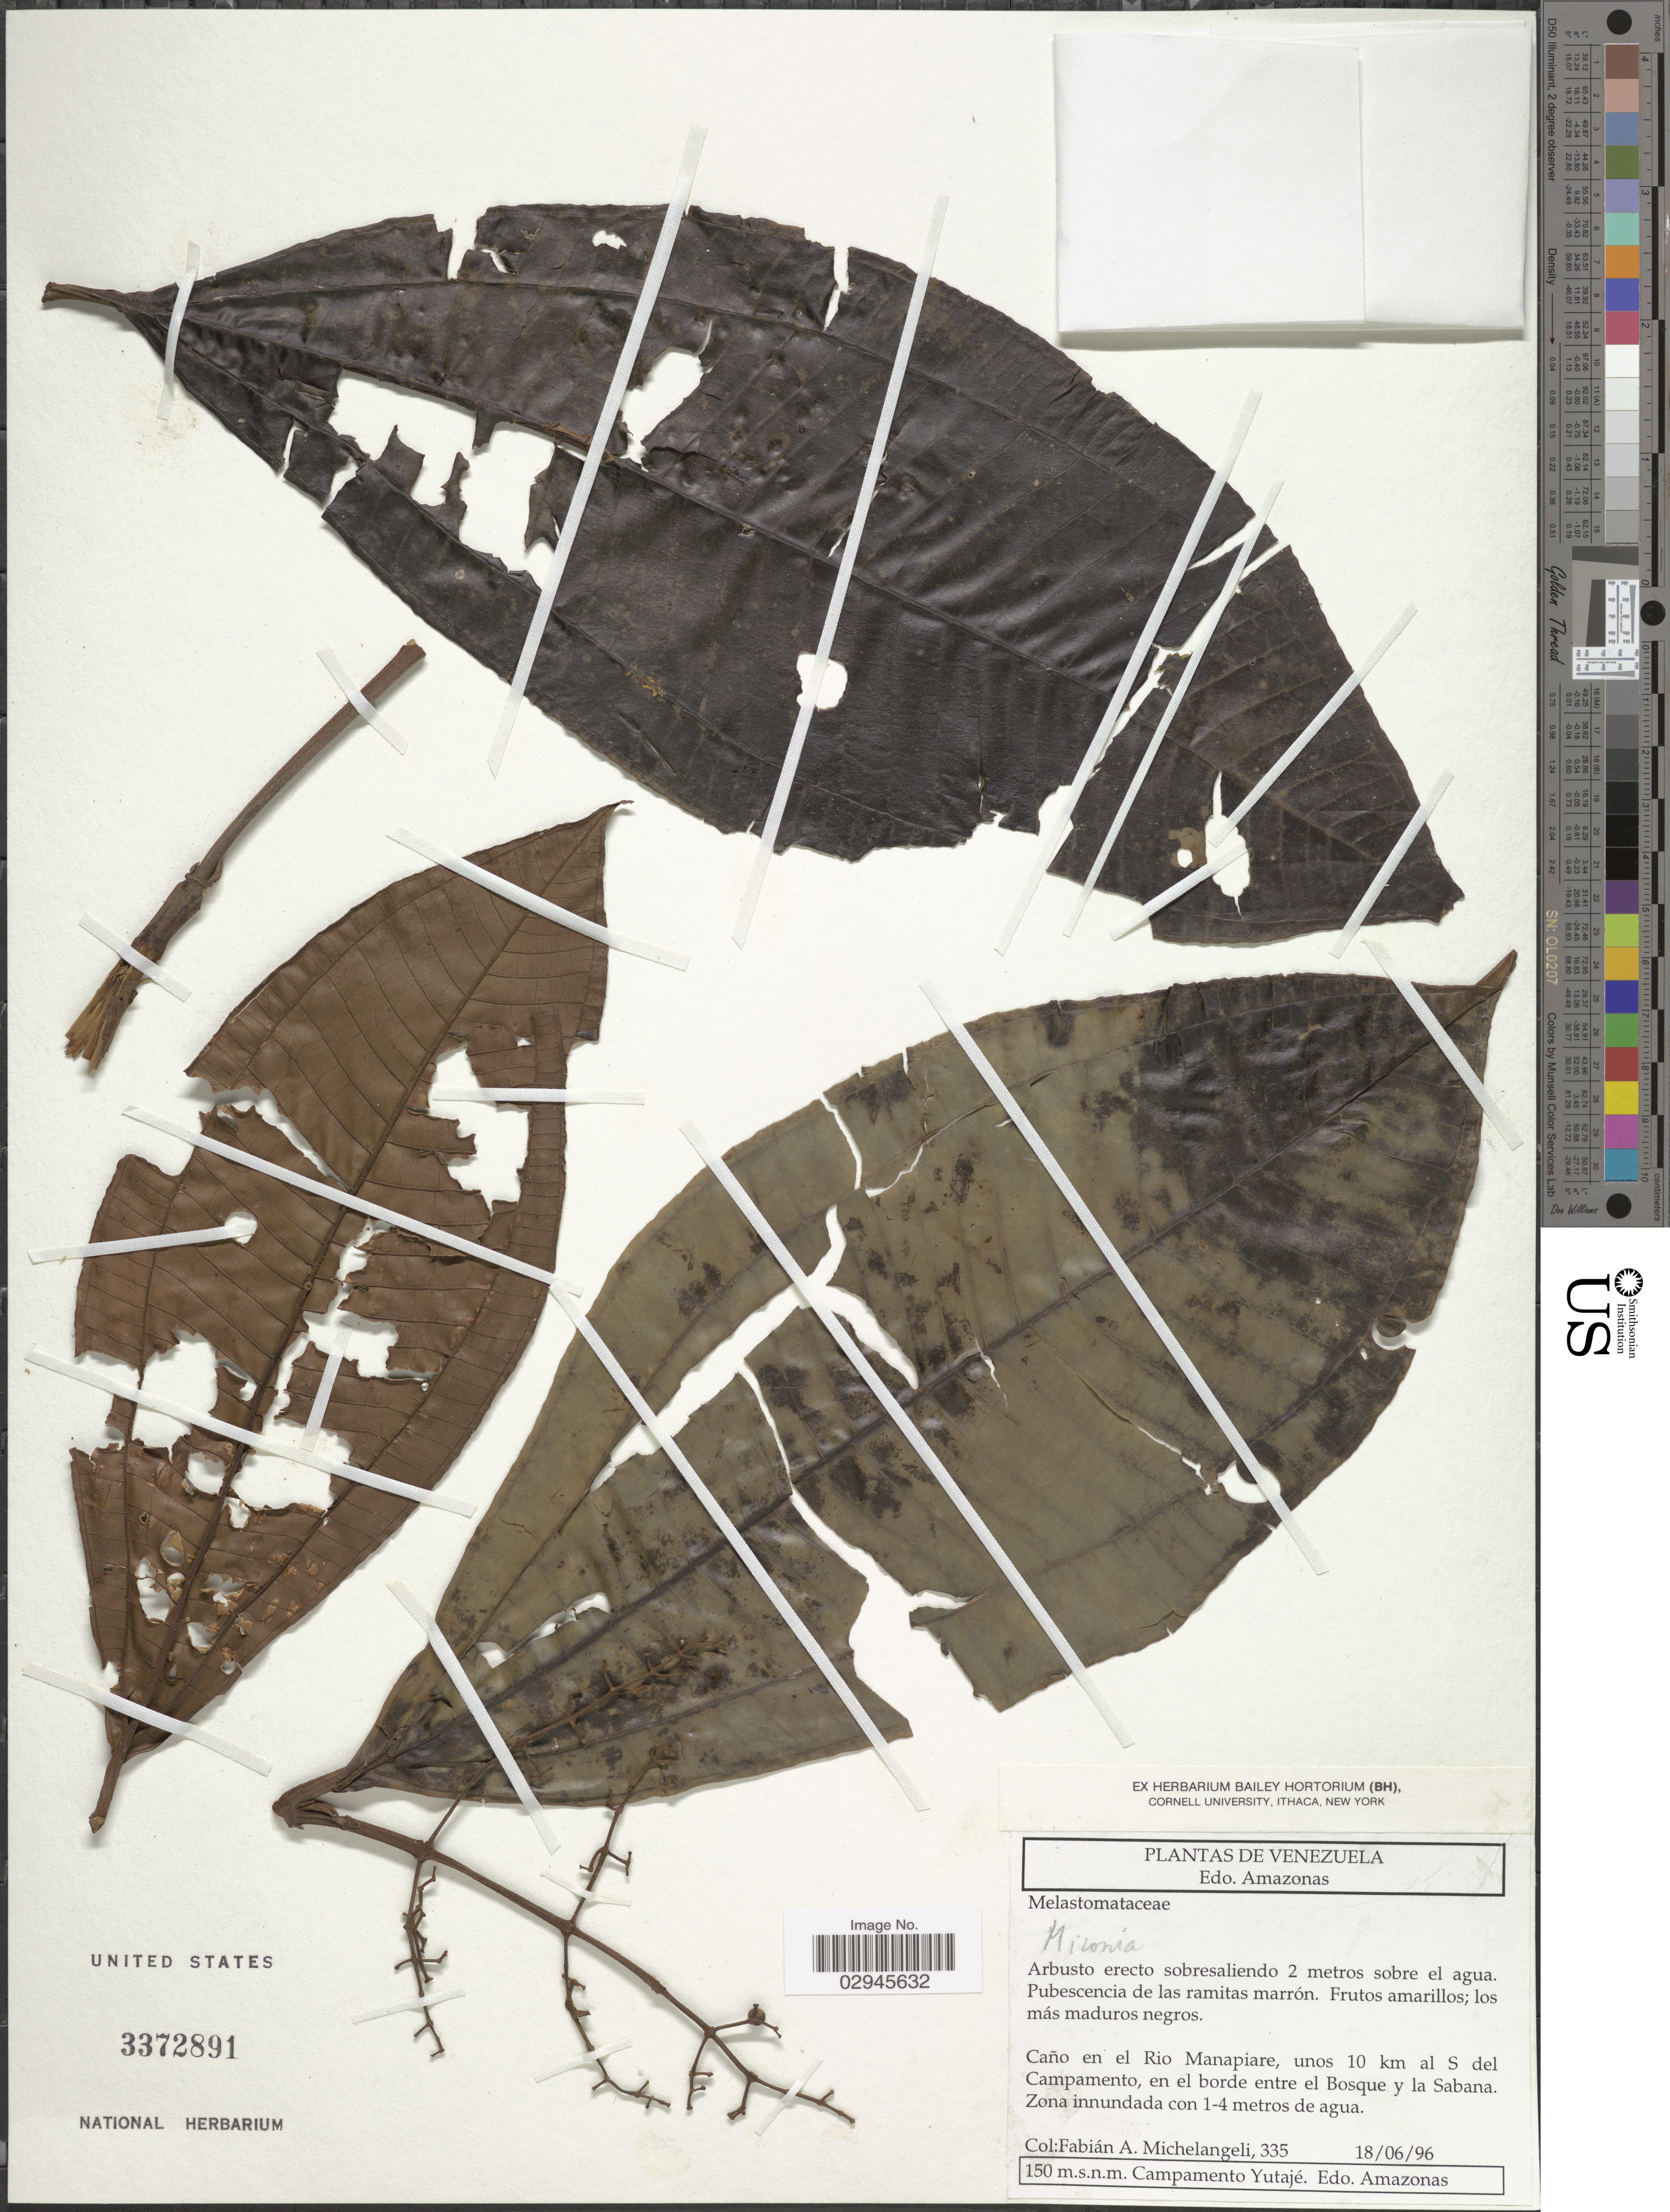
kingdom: Plantae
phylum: Tracheophyta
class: Magnoliopsida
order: Myrtales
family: Melastomataceae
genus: Miconia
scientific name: Miconia sp.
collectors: F. A. Michelangeli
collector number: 335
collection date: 1996-06-18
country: Venezuela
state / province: Amazonas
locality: Caño en el Rio Manapiare, unos 10 km al S del Campamento, en el borde entre el Bosque y la Sabana. Campamento Yutajé.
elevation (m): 150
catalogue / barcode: US 3372891